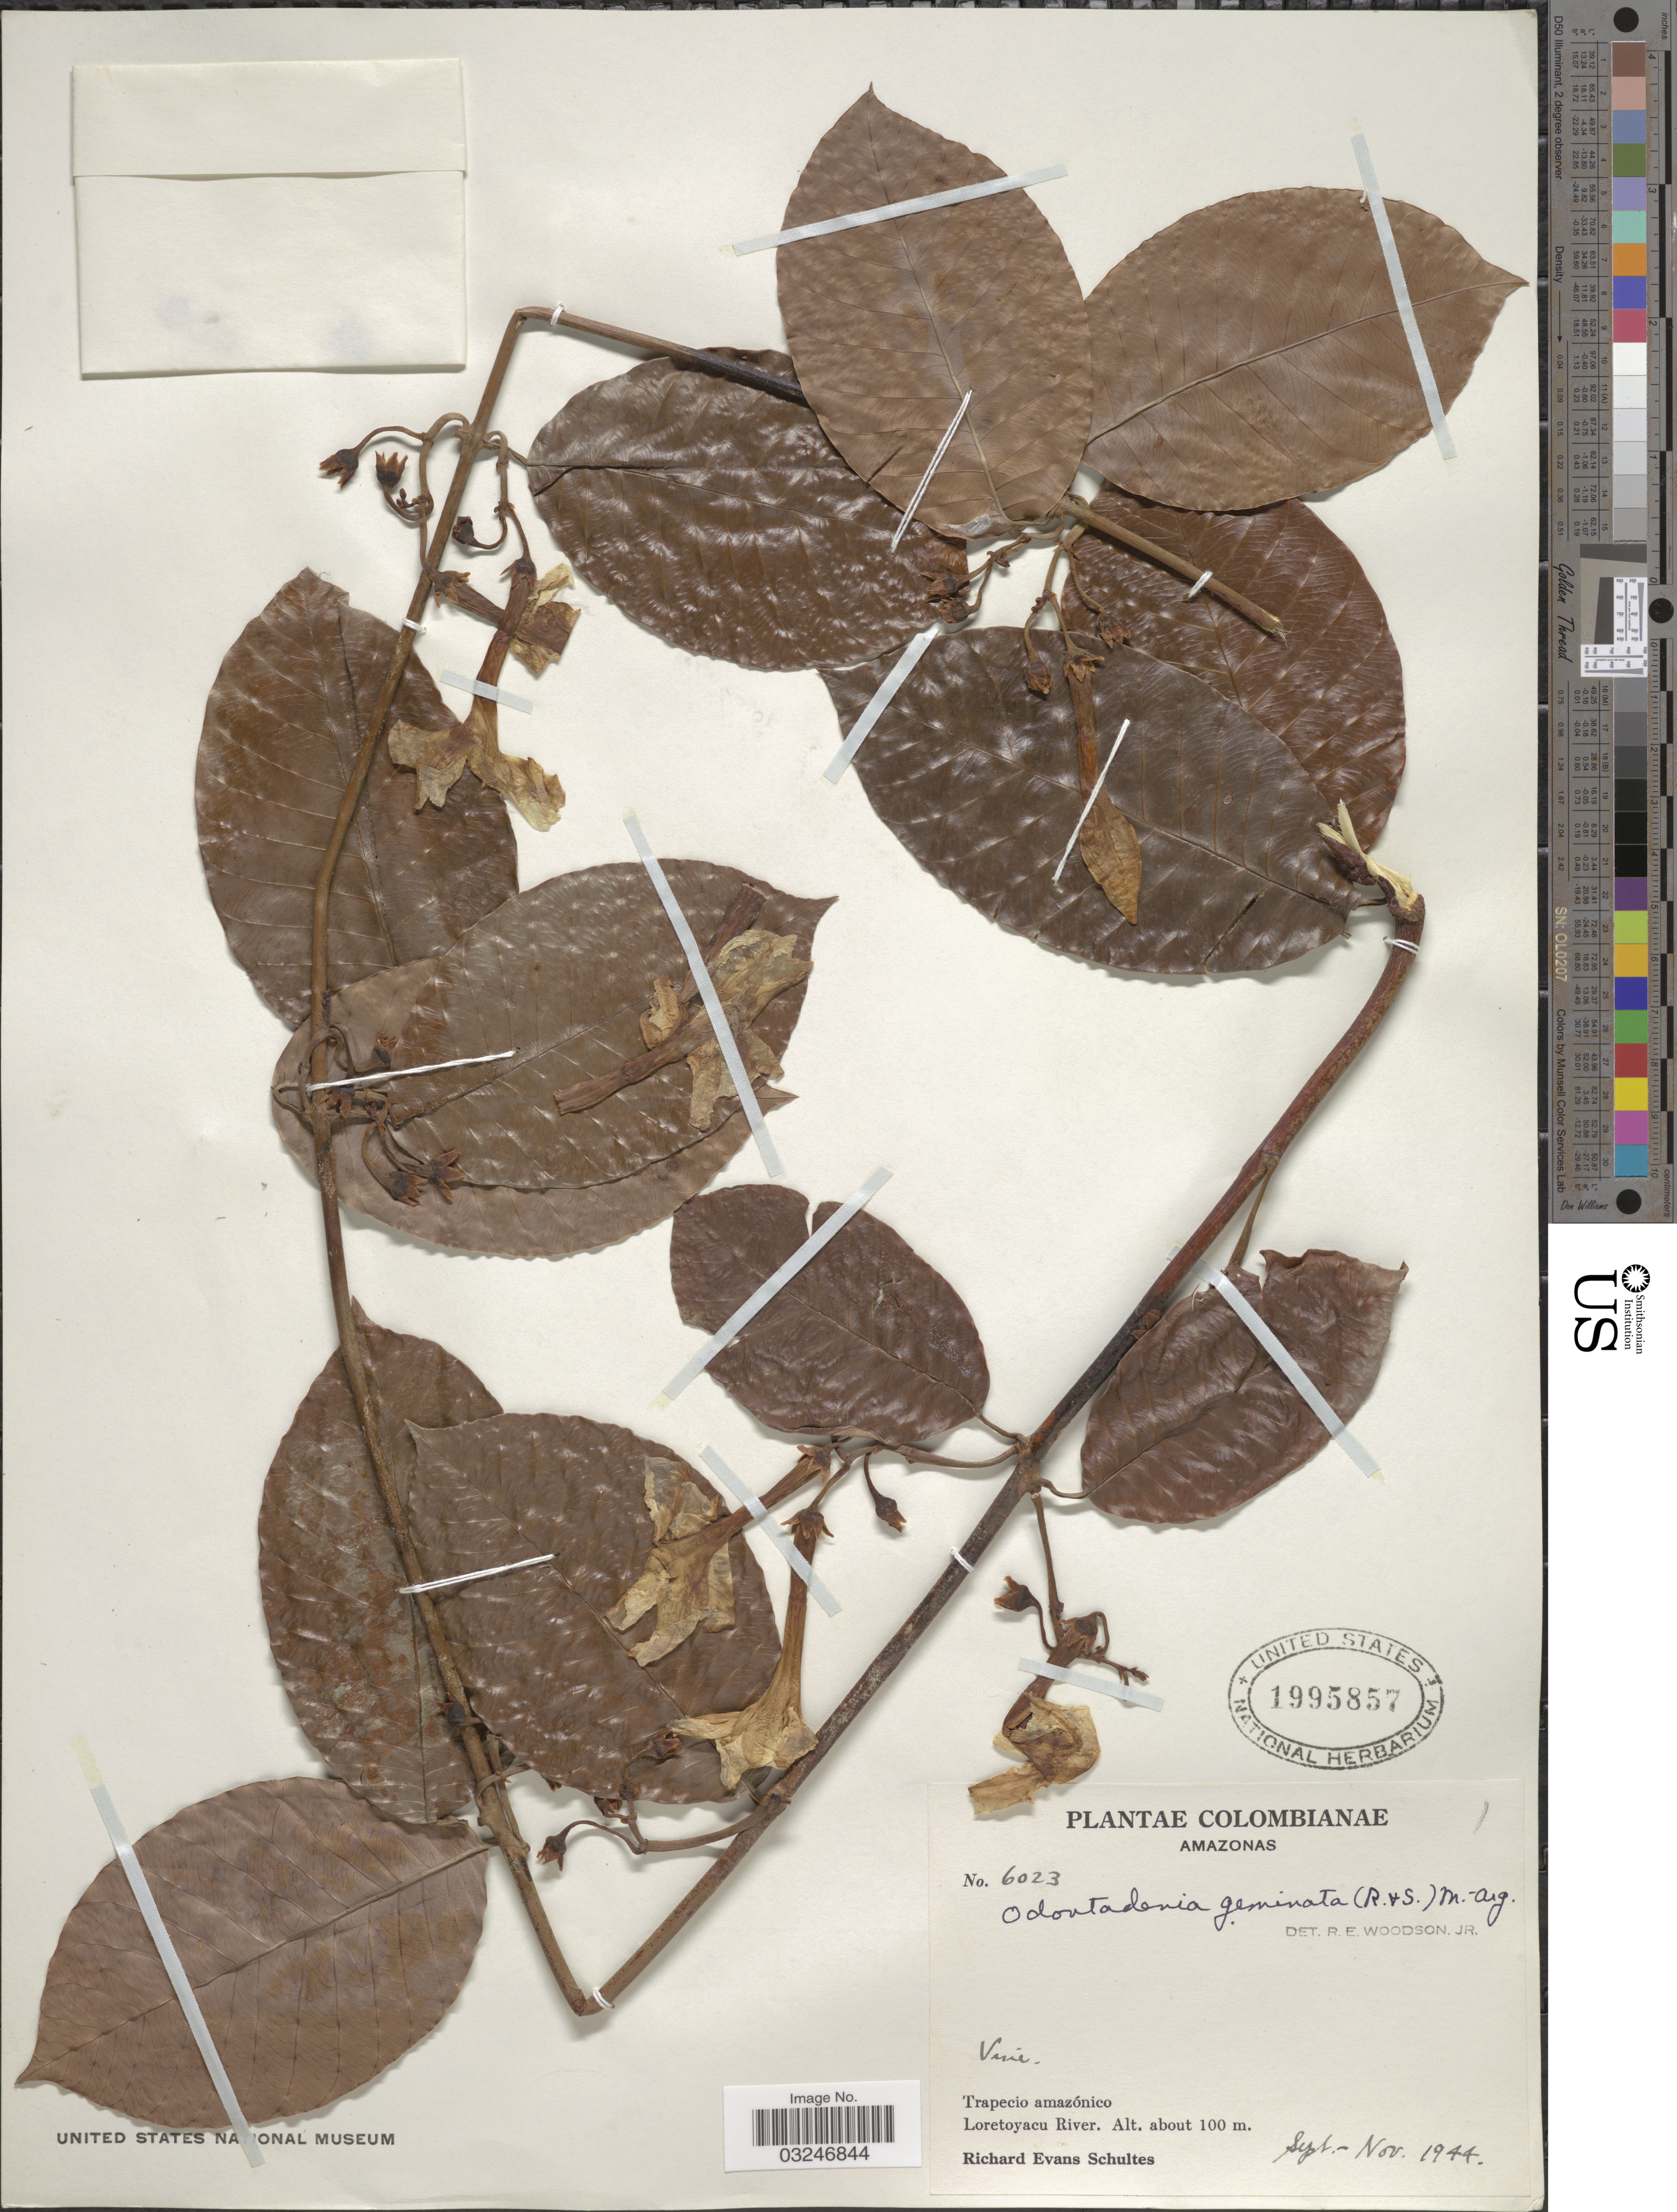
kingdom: Plantae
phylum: Tracheophyta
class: Magnoliopsida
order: Gentianales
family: Apocynaceae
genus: Odontadenia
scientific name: Odontadenia geminata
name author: (Hoffmanns. ex Roem. & Schult.) Müll. Arg.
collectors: R. E. Schultes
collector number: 6023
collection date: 1944-09/1944-11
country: Colombia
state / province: Amazônas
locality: Trapecio amazónico. Loretoyacu River.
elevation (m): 100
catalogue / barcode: US 1995857